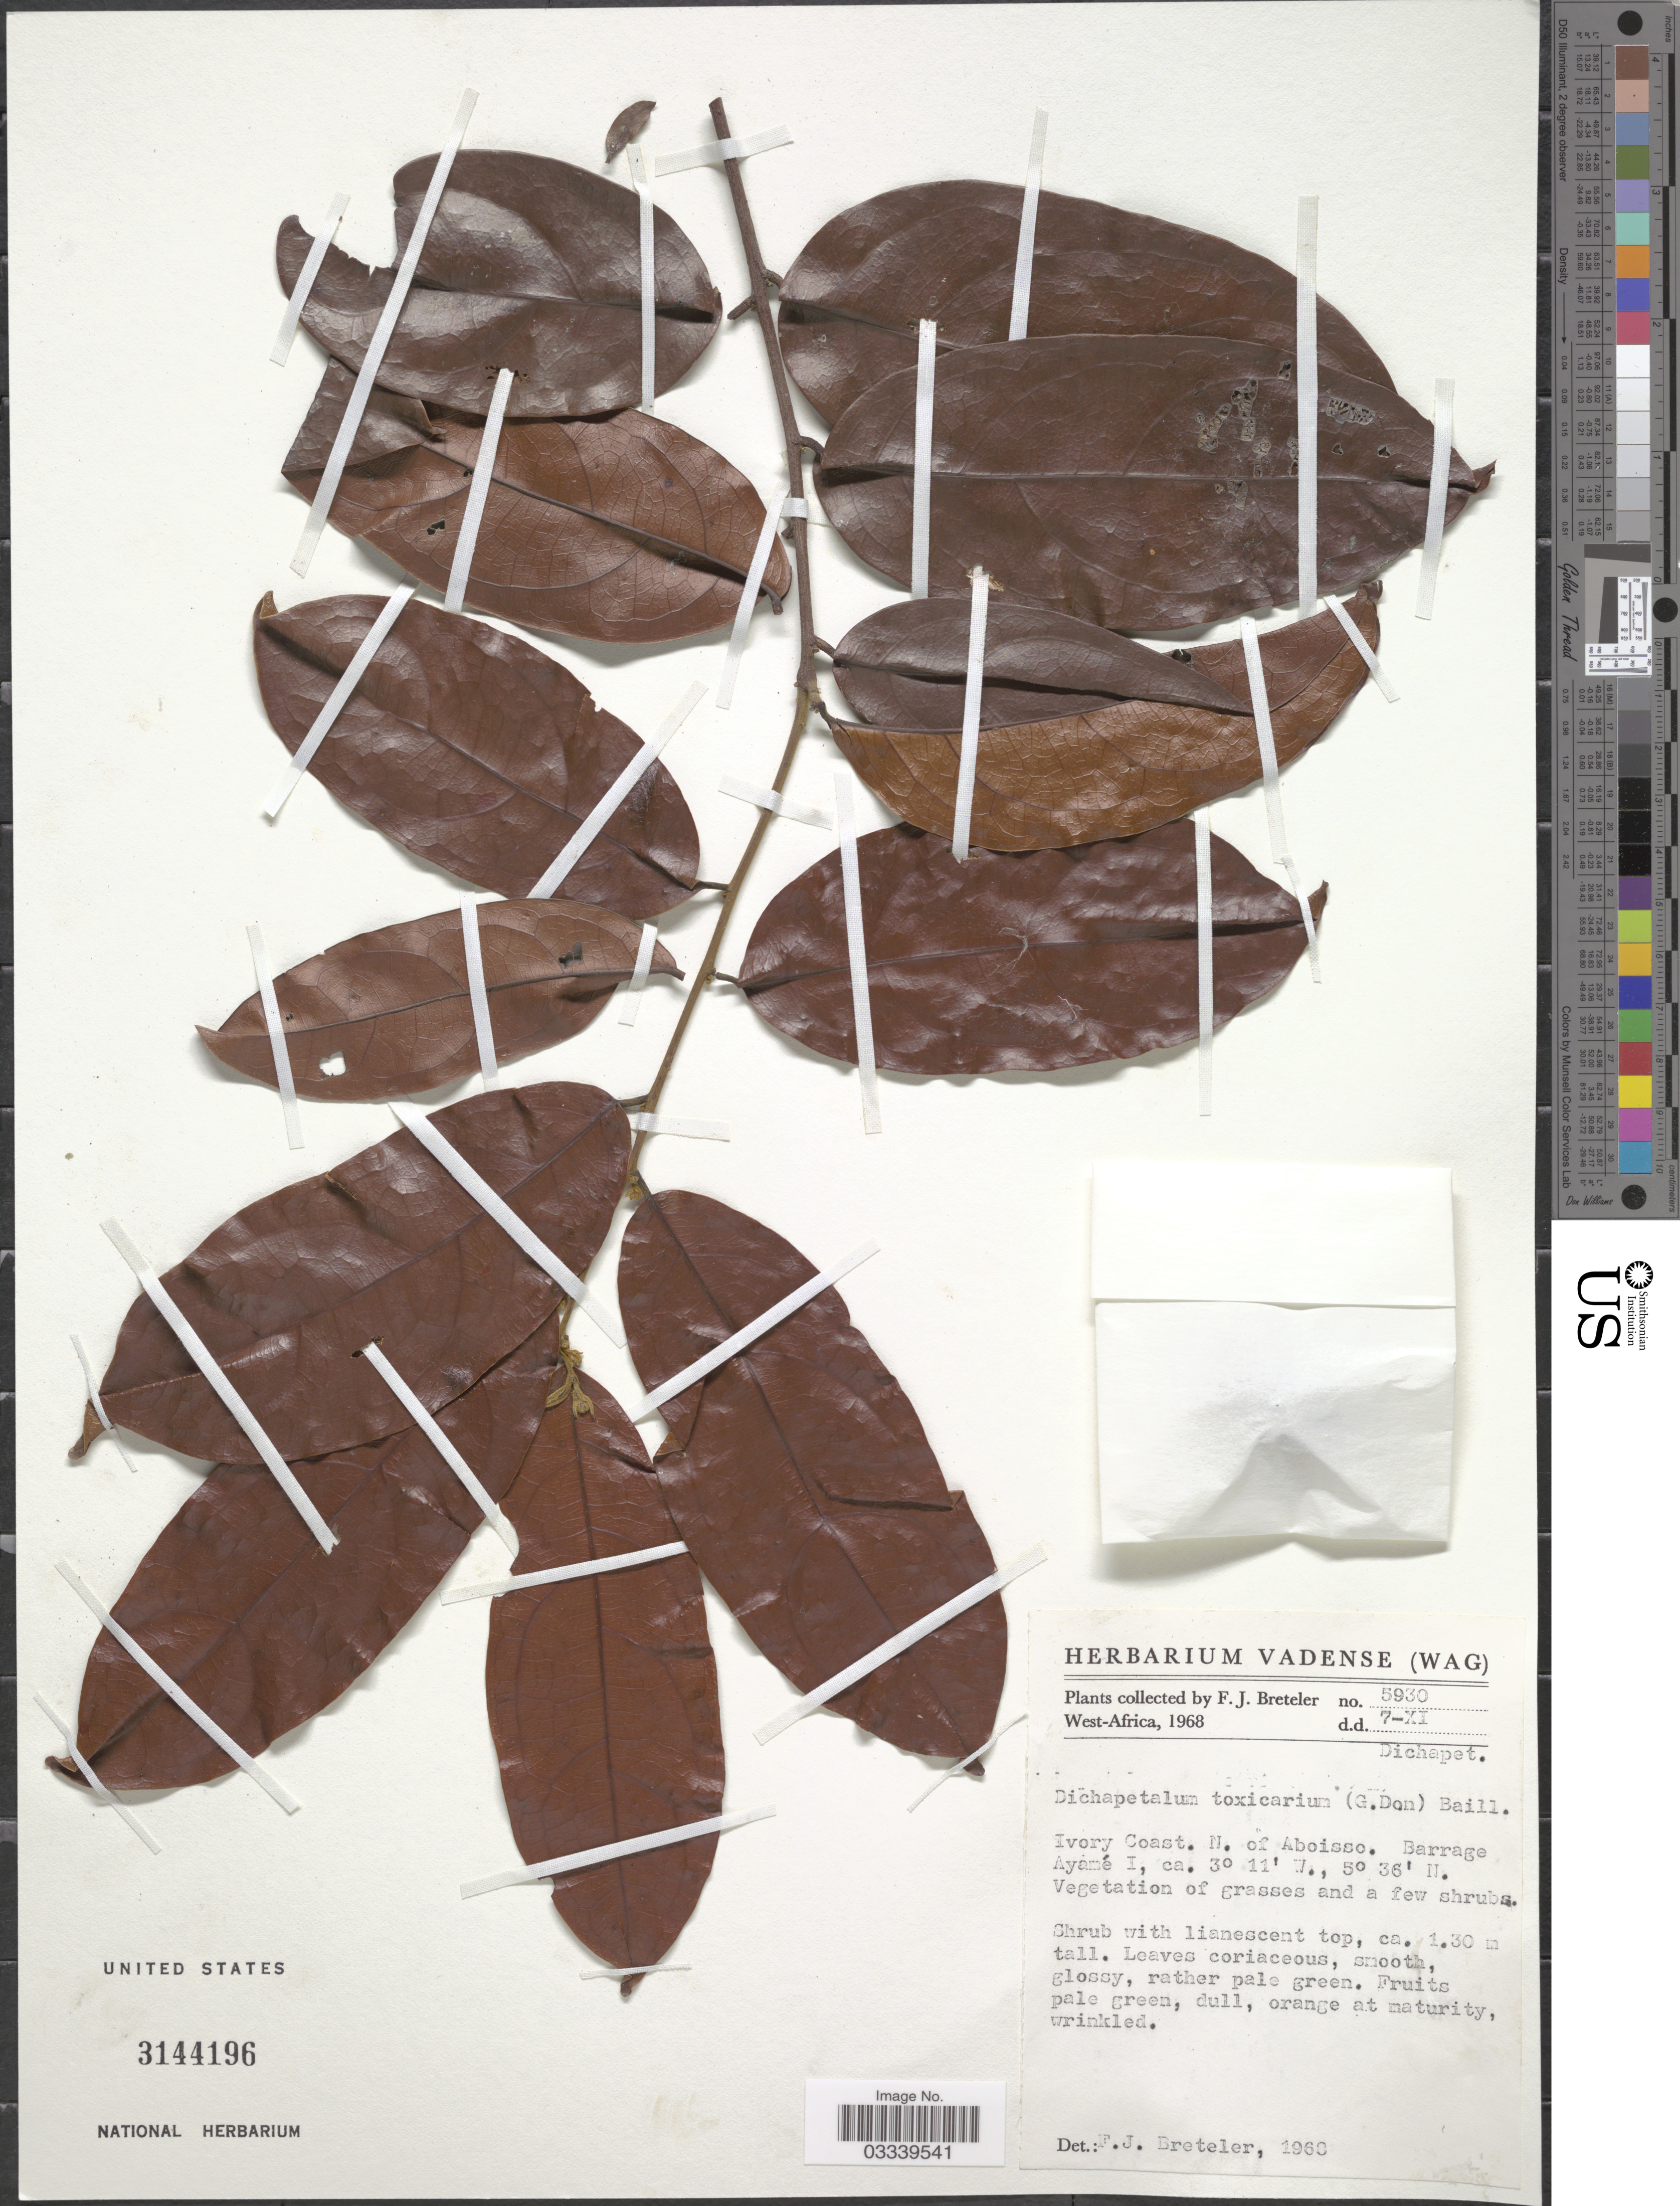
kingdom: Plantae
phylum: Tracheophyta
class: Magnoliopsida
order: Malpighiales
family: Dichapetalaceae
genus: Dichapetalum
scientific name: Dichapetalum toxicarium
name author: Baill.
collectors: F. J. Breteler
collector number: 5930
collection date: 1968-11-07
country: Ivory Coast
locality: N. of Aboisso. Barrage Ayamé I.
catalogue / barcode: US 3144196